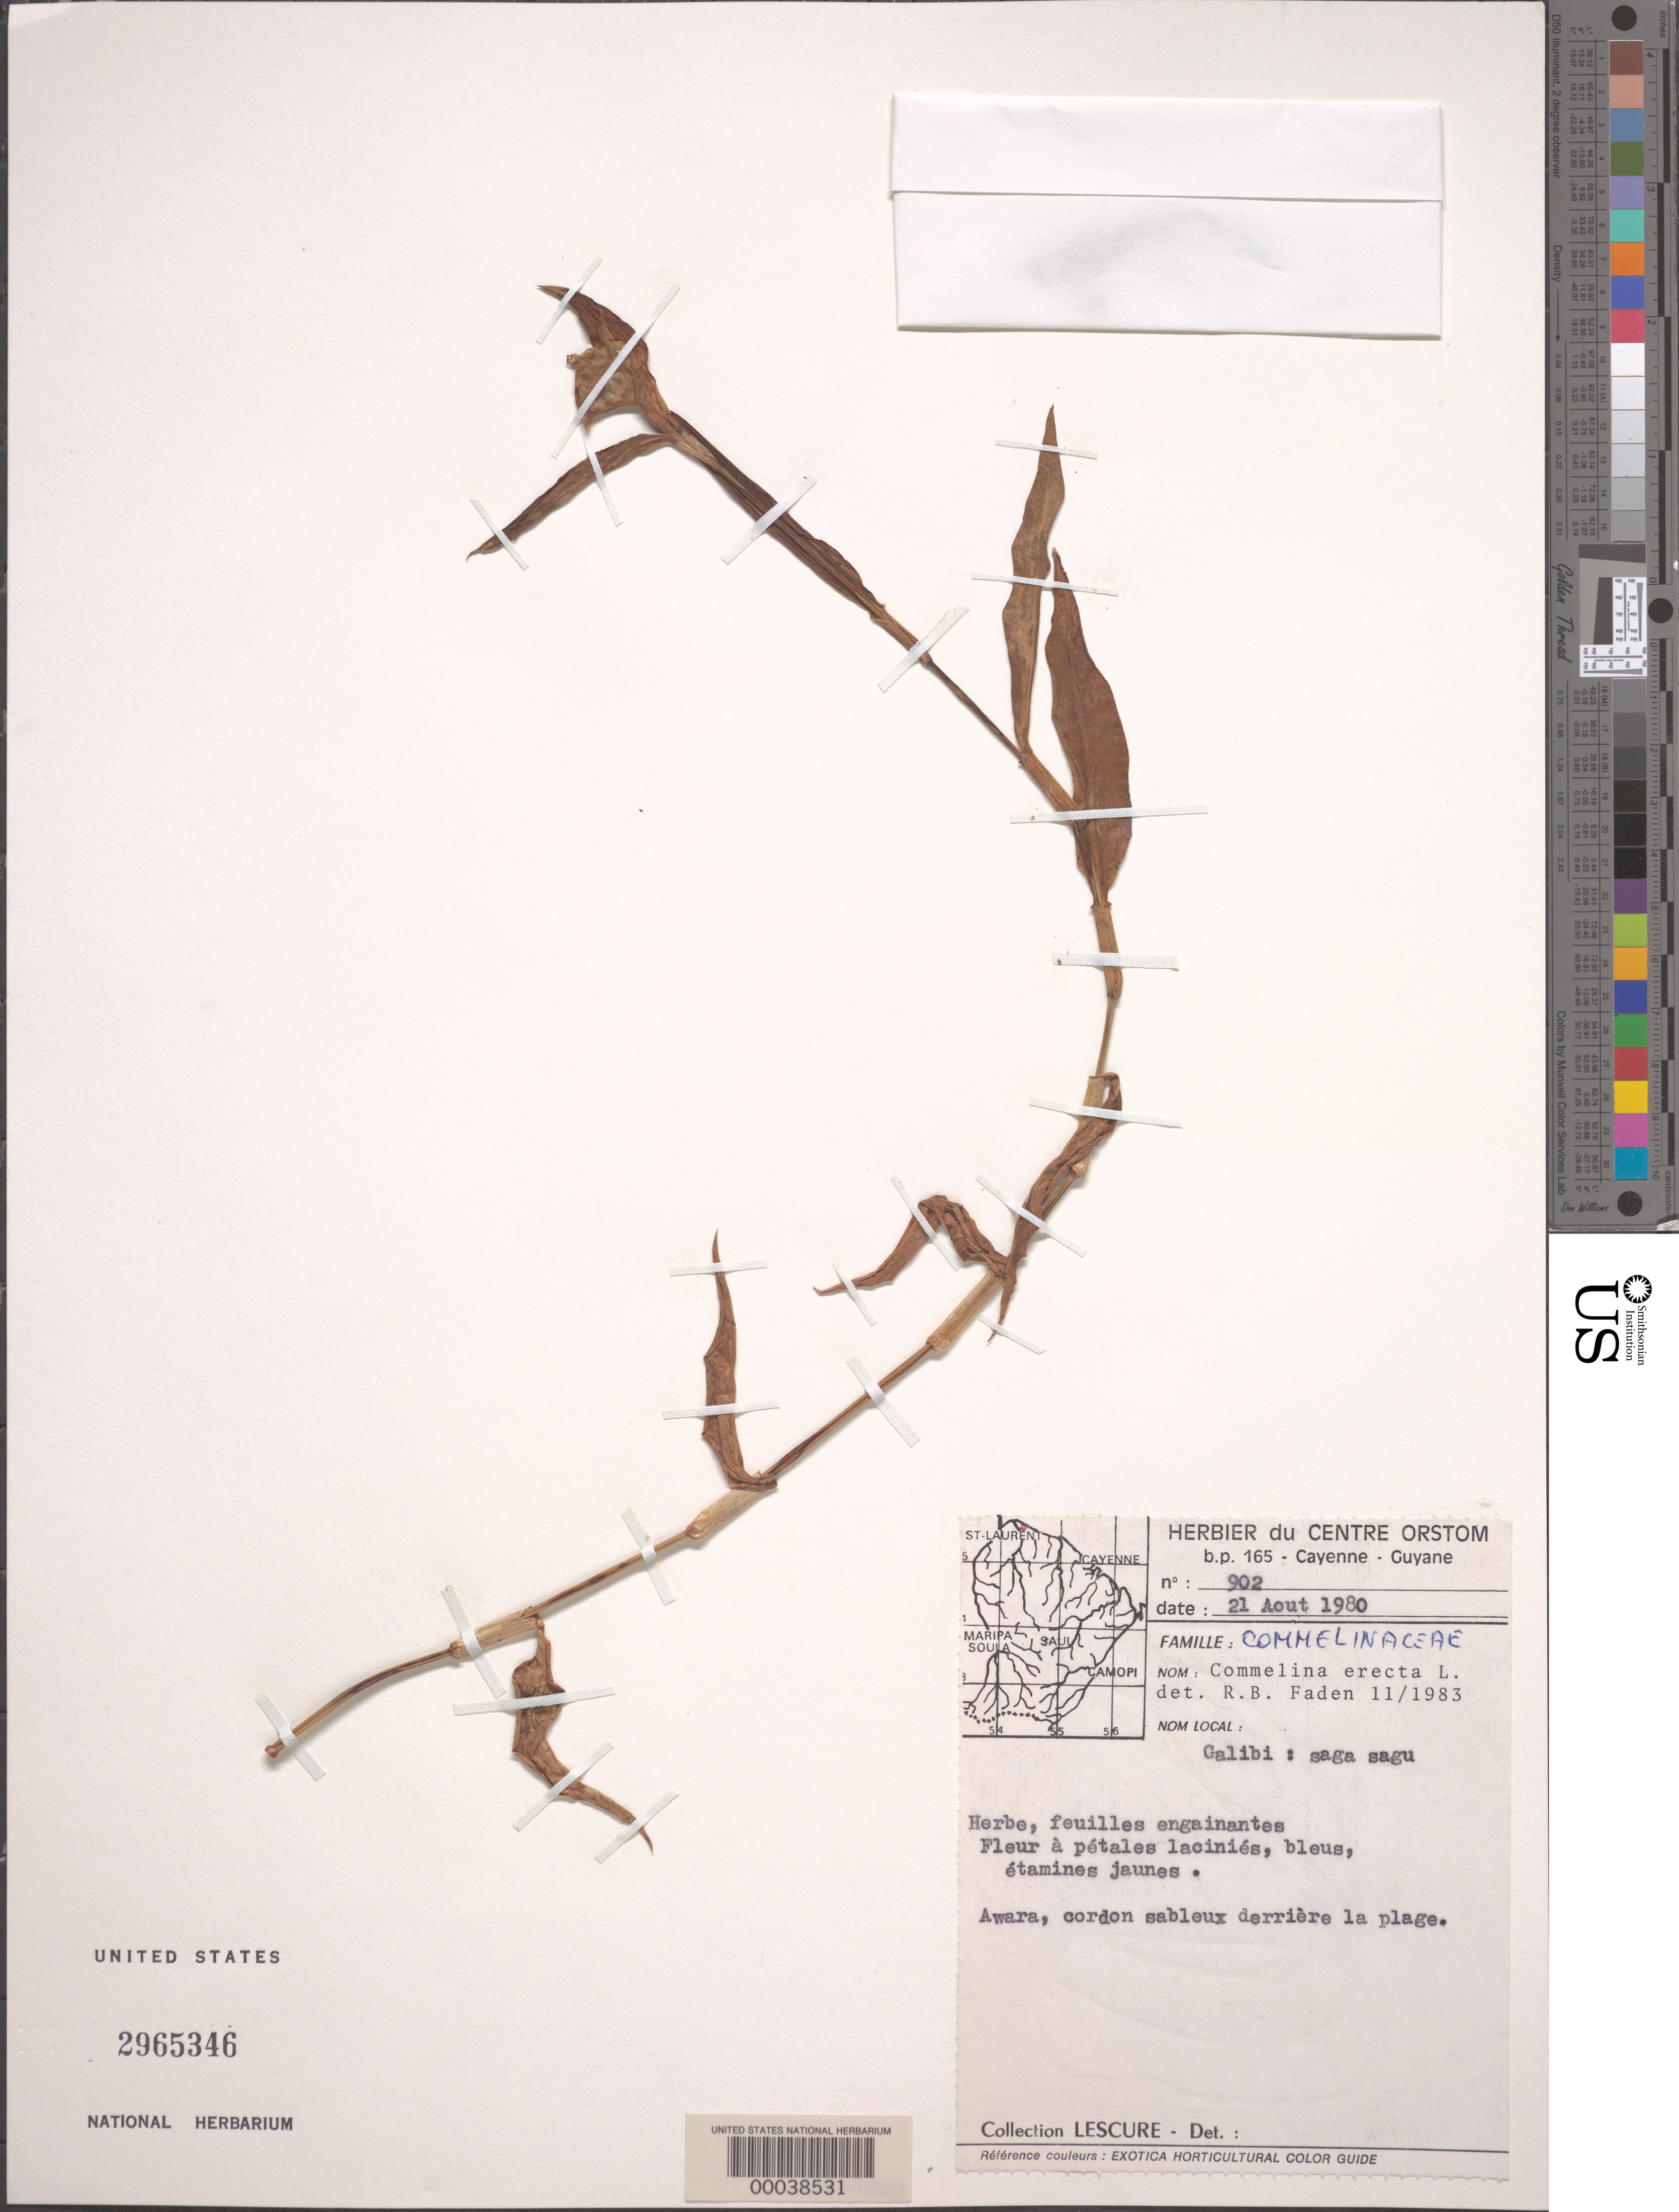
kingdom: Plantae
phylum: Tracheophyta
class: Liliopsida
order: Commelinales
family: Commelinaceae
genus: Commelina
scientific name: Commelina erecta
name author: L.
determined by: Faden, Robert B., (US), Smithsonian Institution - National Museum of Natural History (UNITED STATES)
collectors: -. Lescure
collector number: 902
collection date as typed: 21 Aug 1980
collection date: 1980-08-21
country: French Guiana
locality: Awara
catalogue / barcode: US 2965346